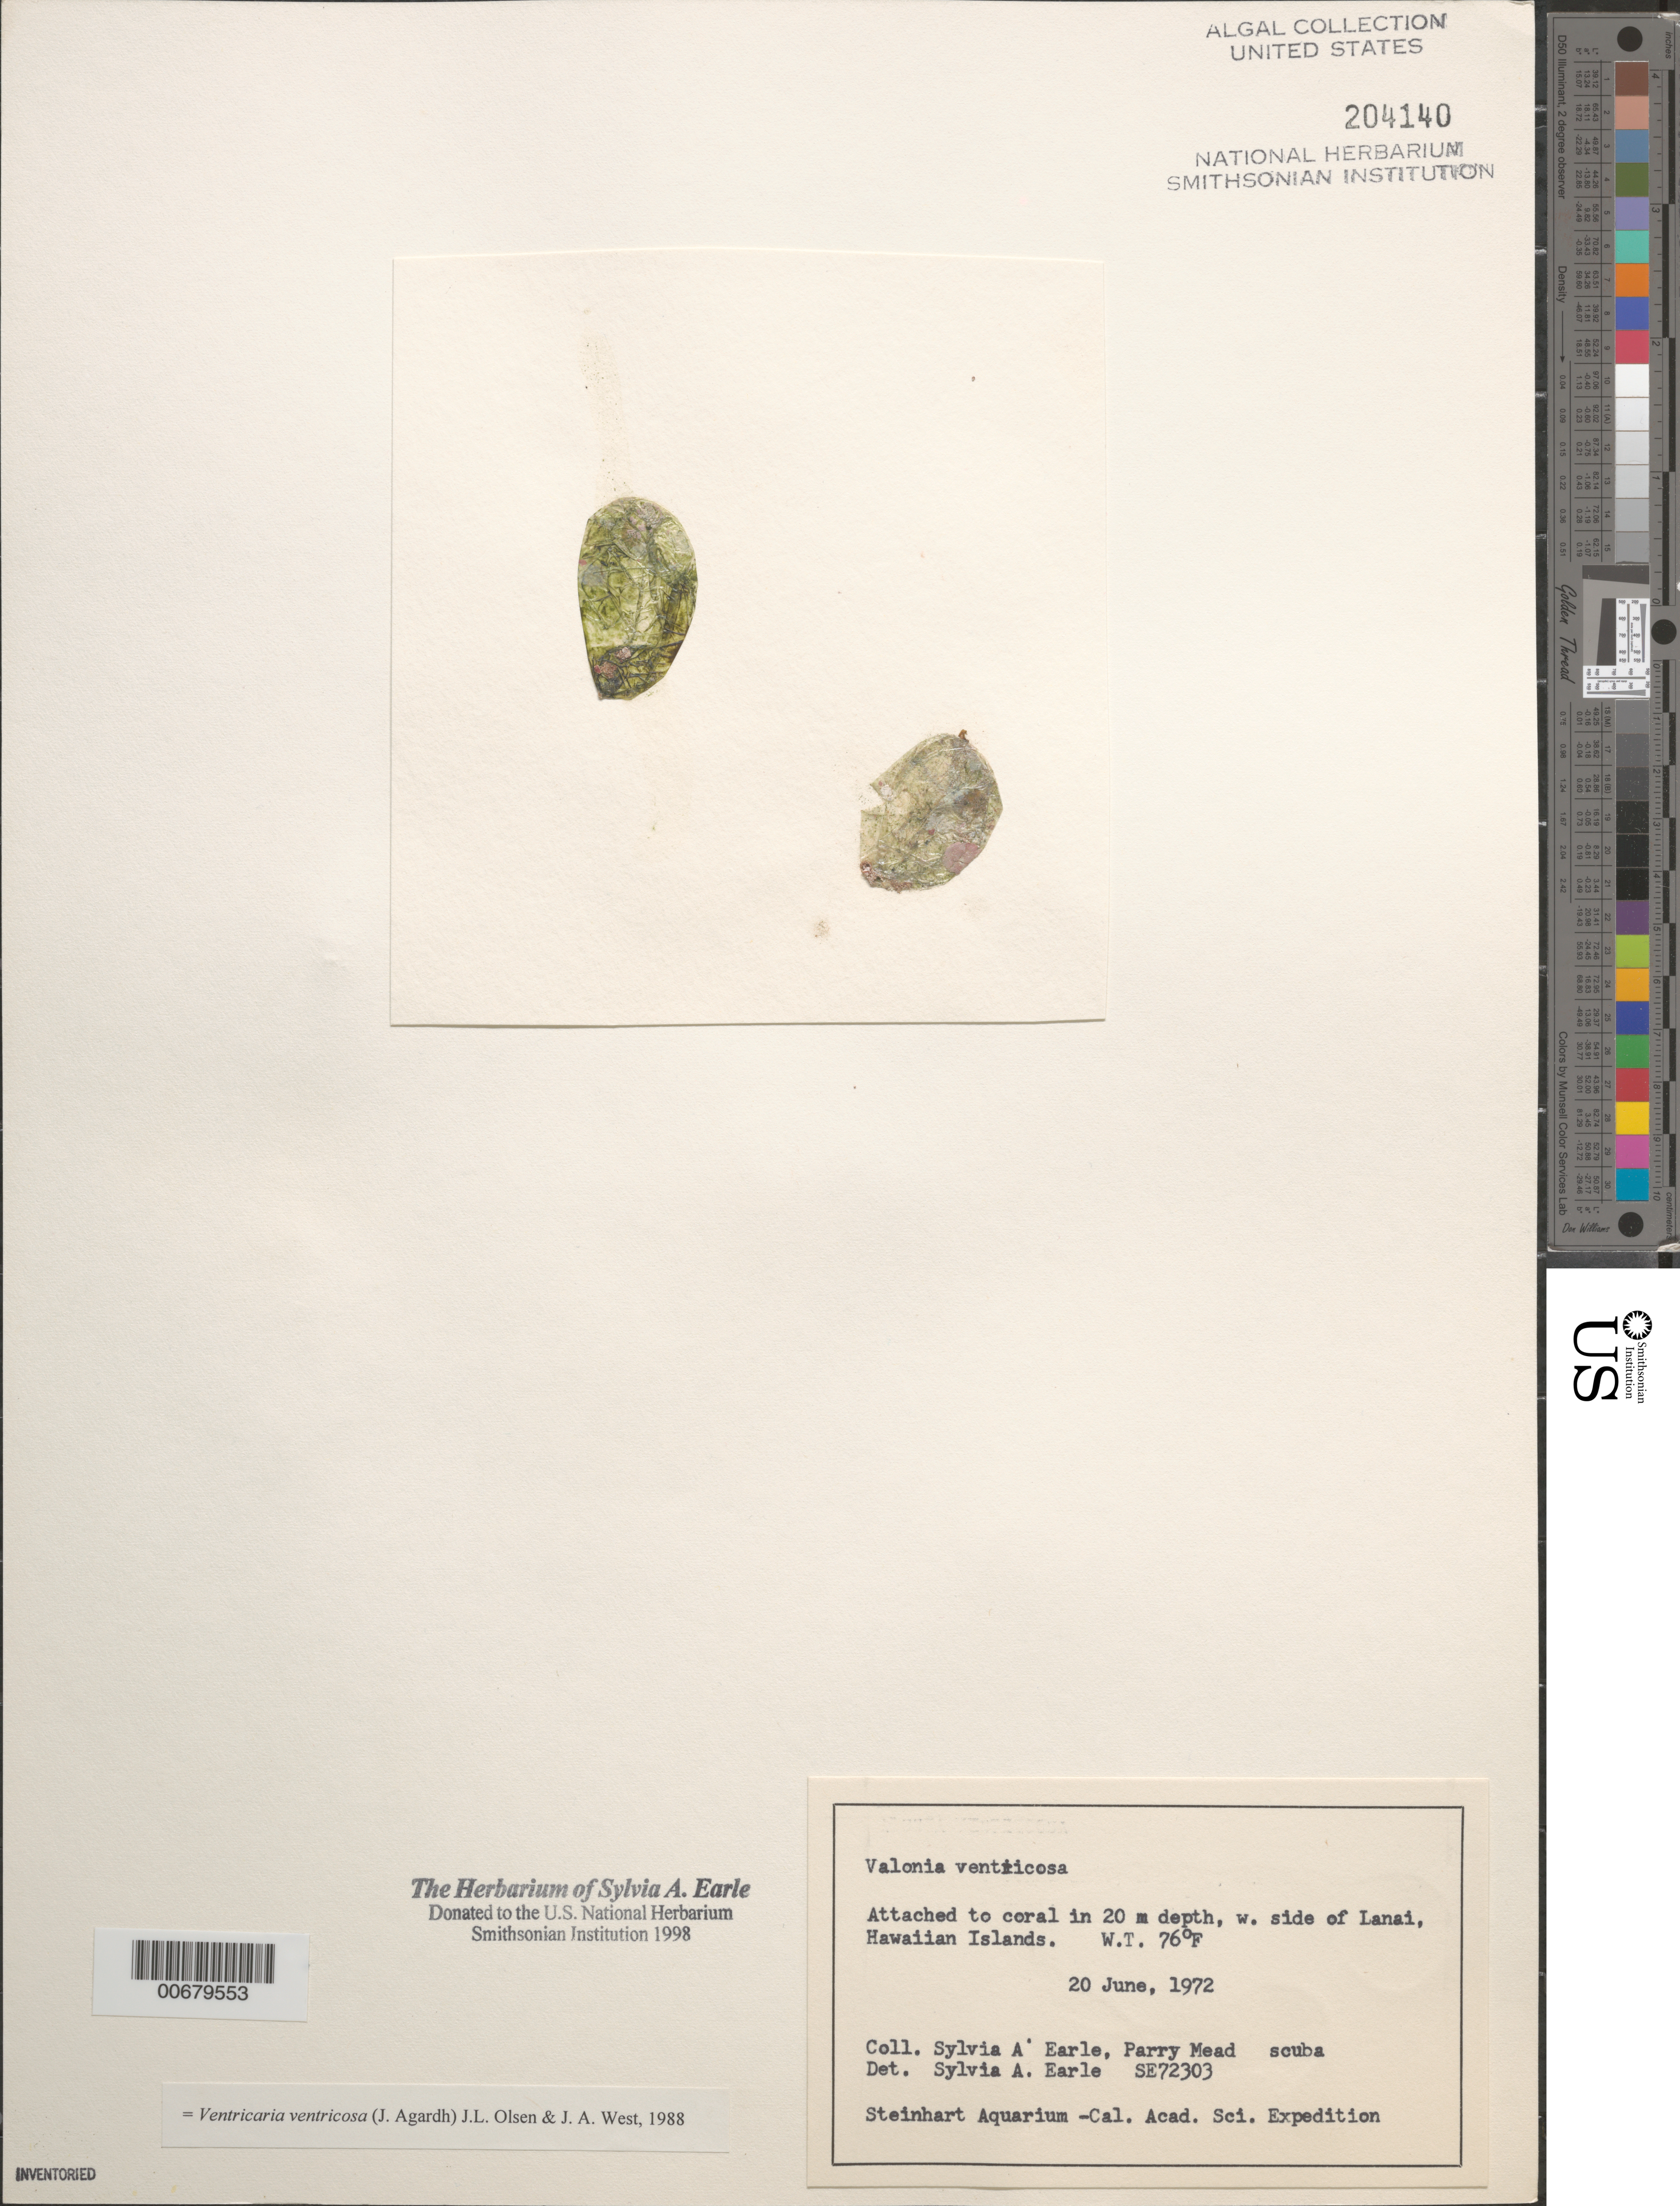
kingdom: Plantae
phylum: Chlorophyta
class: Ulvophyceae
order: Siphonocladales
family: Valoniaceae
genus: Valonia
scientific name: Valonia ventricosa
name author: J. Agardh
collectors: S. A. Earle & P. Mead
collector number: SE 72303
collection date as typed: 20 Jun 1972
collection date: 1972-06-20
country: United States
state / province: Hawaii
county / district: Maui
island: Lana'i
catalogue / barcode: US 204140